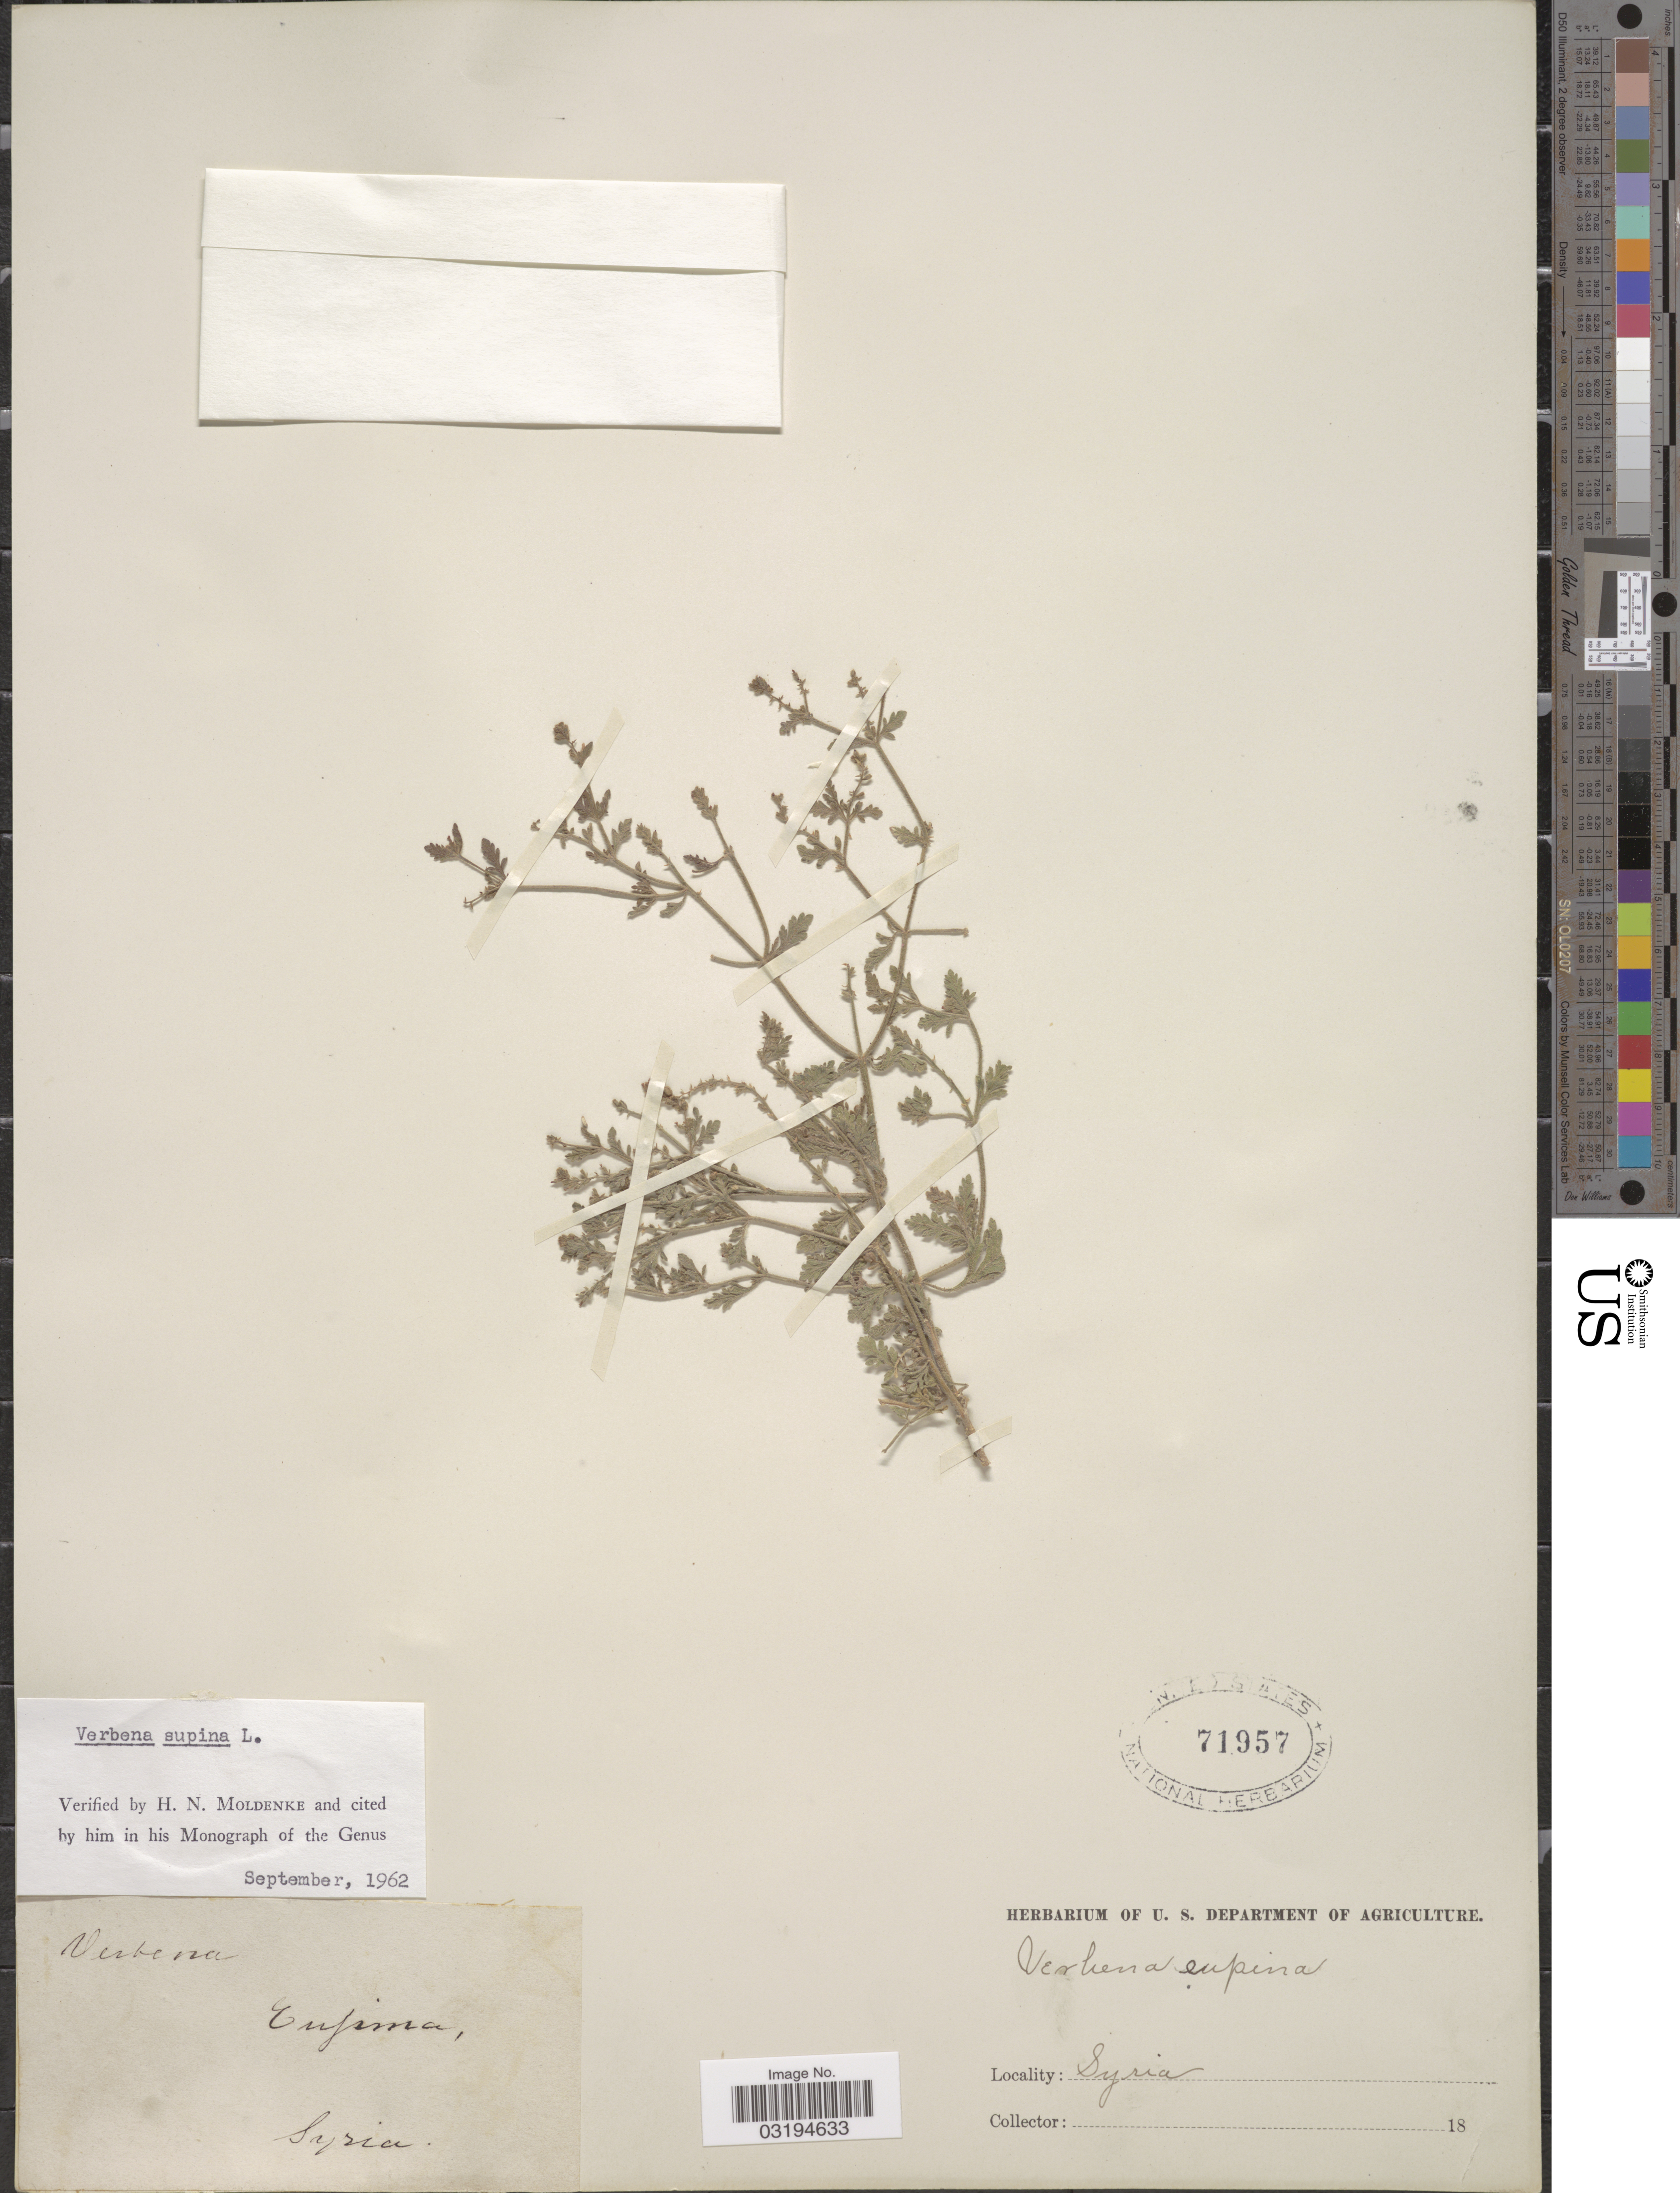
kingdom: Plantae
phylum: Tracheophyta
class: Magnoliopsida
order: Lamiales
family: Verbenaceae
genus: Verbena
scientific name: Verbena supina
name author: L.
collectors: ex herb. U. S. Department of Agriculture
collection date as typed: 18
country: Syria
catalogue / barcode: US 71957